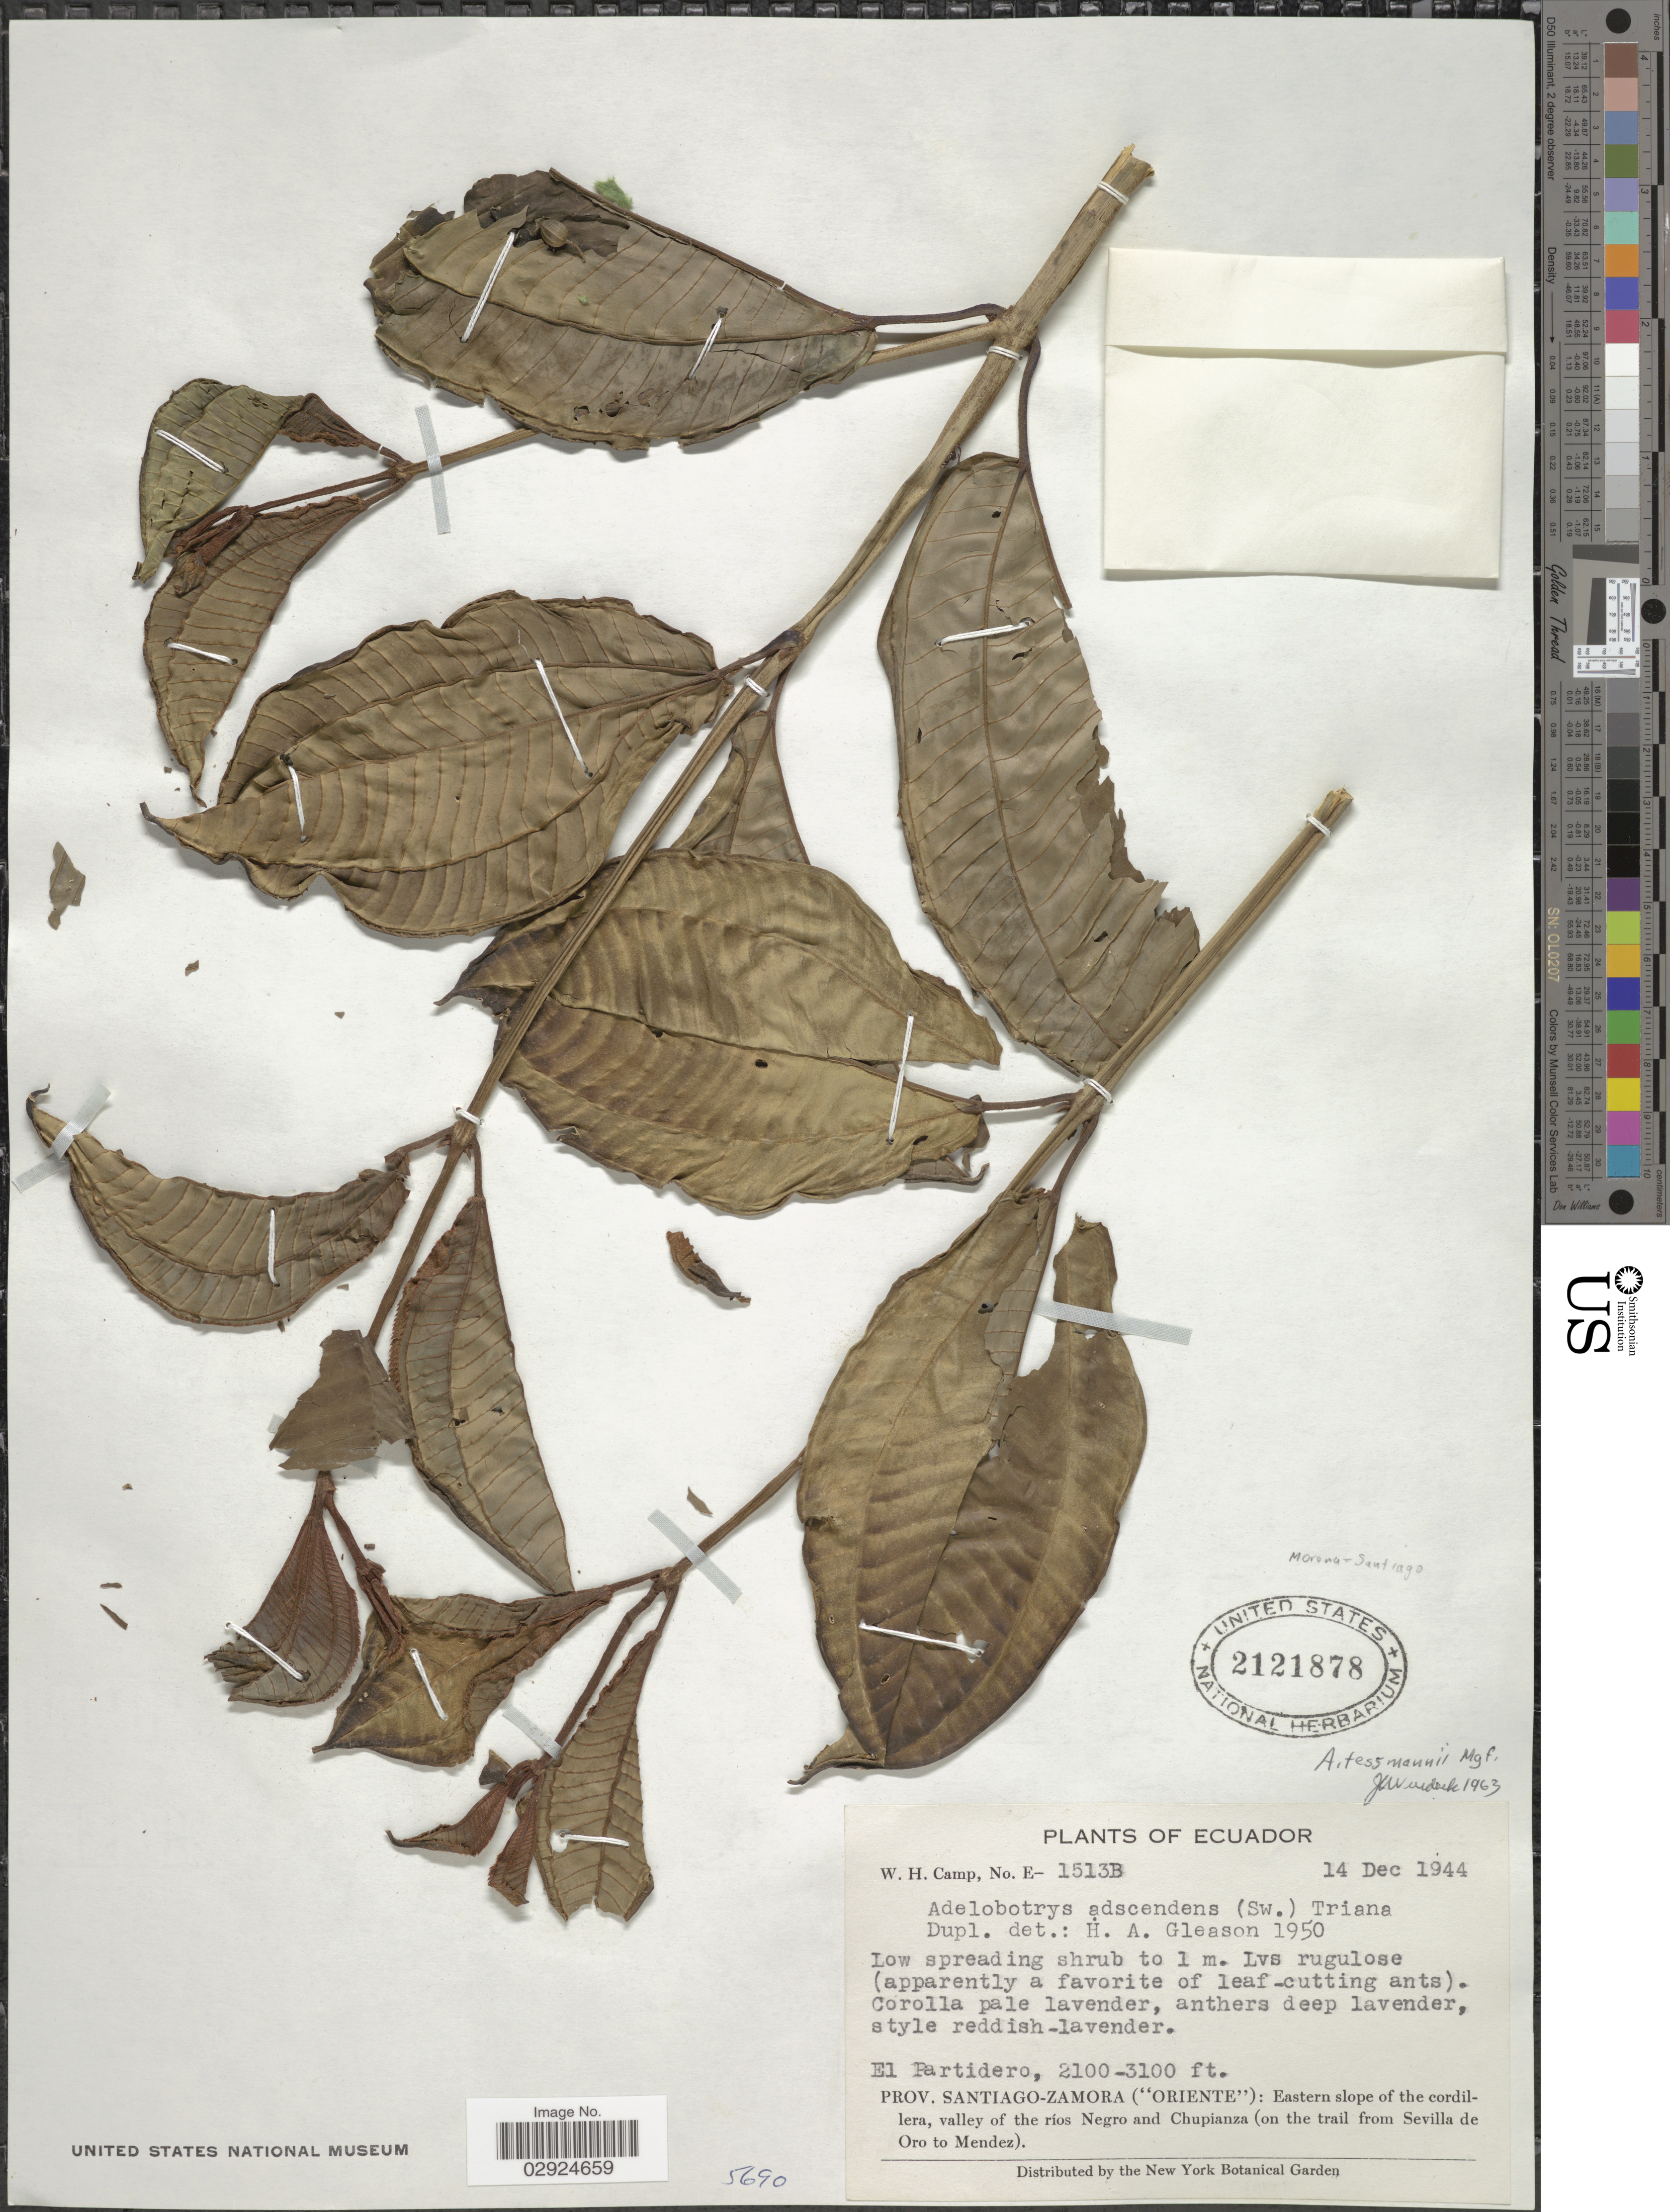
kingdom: Plantae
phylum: Tracheophyta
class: Magnoliopsida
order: Myrtales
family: Melastomataceae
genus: Adelobotrys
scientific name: Adelobotrys tessmannii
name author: Markgr.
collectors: W. H. Camp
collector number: E-1513B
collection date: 1944-12-14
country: Ecuador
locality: El Partidero. Prov. Santiago-Zamora ("Oriente"): Eastern slope of the cordillera, valley of the ríos Negro and Chupianza (on the trail from Sevilla de Oro to Mendez).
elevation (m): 640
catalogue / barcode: US 2121878